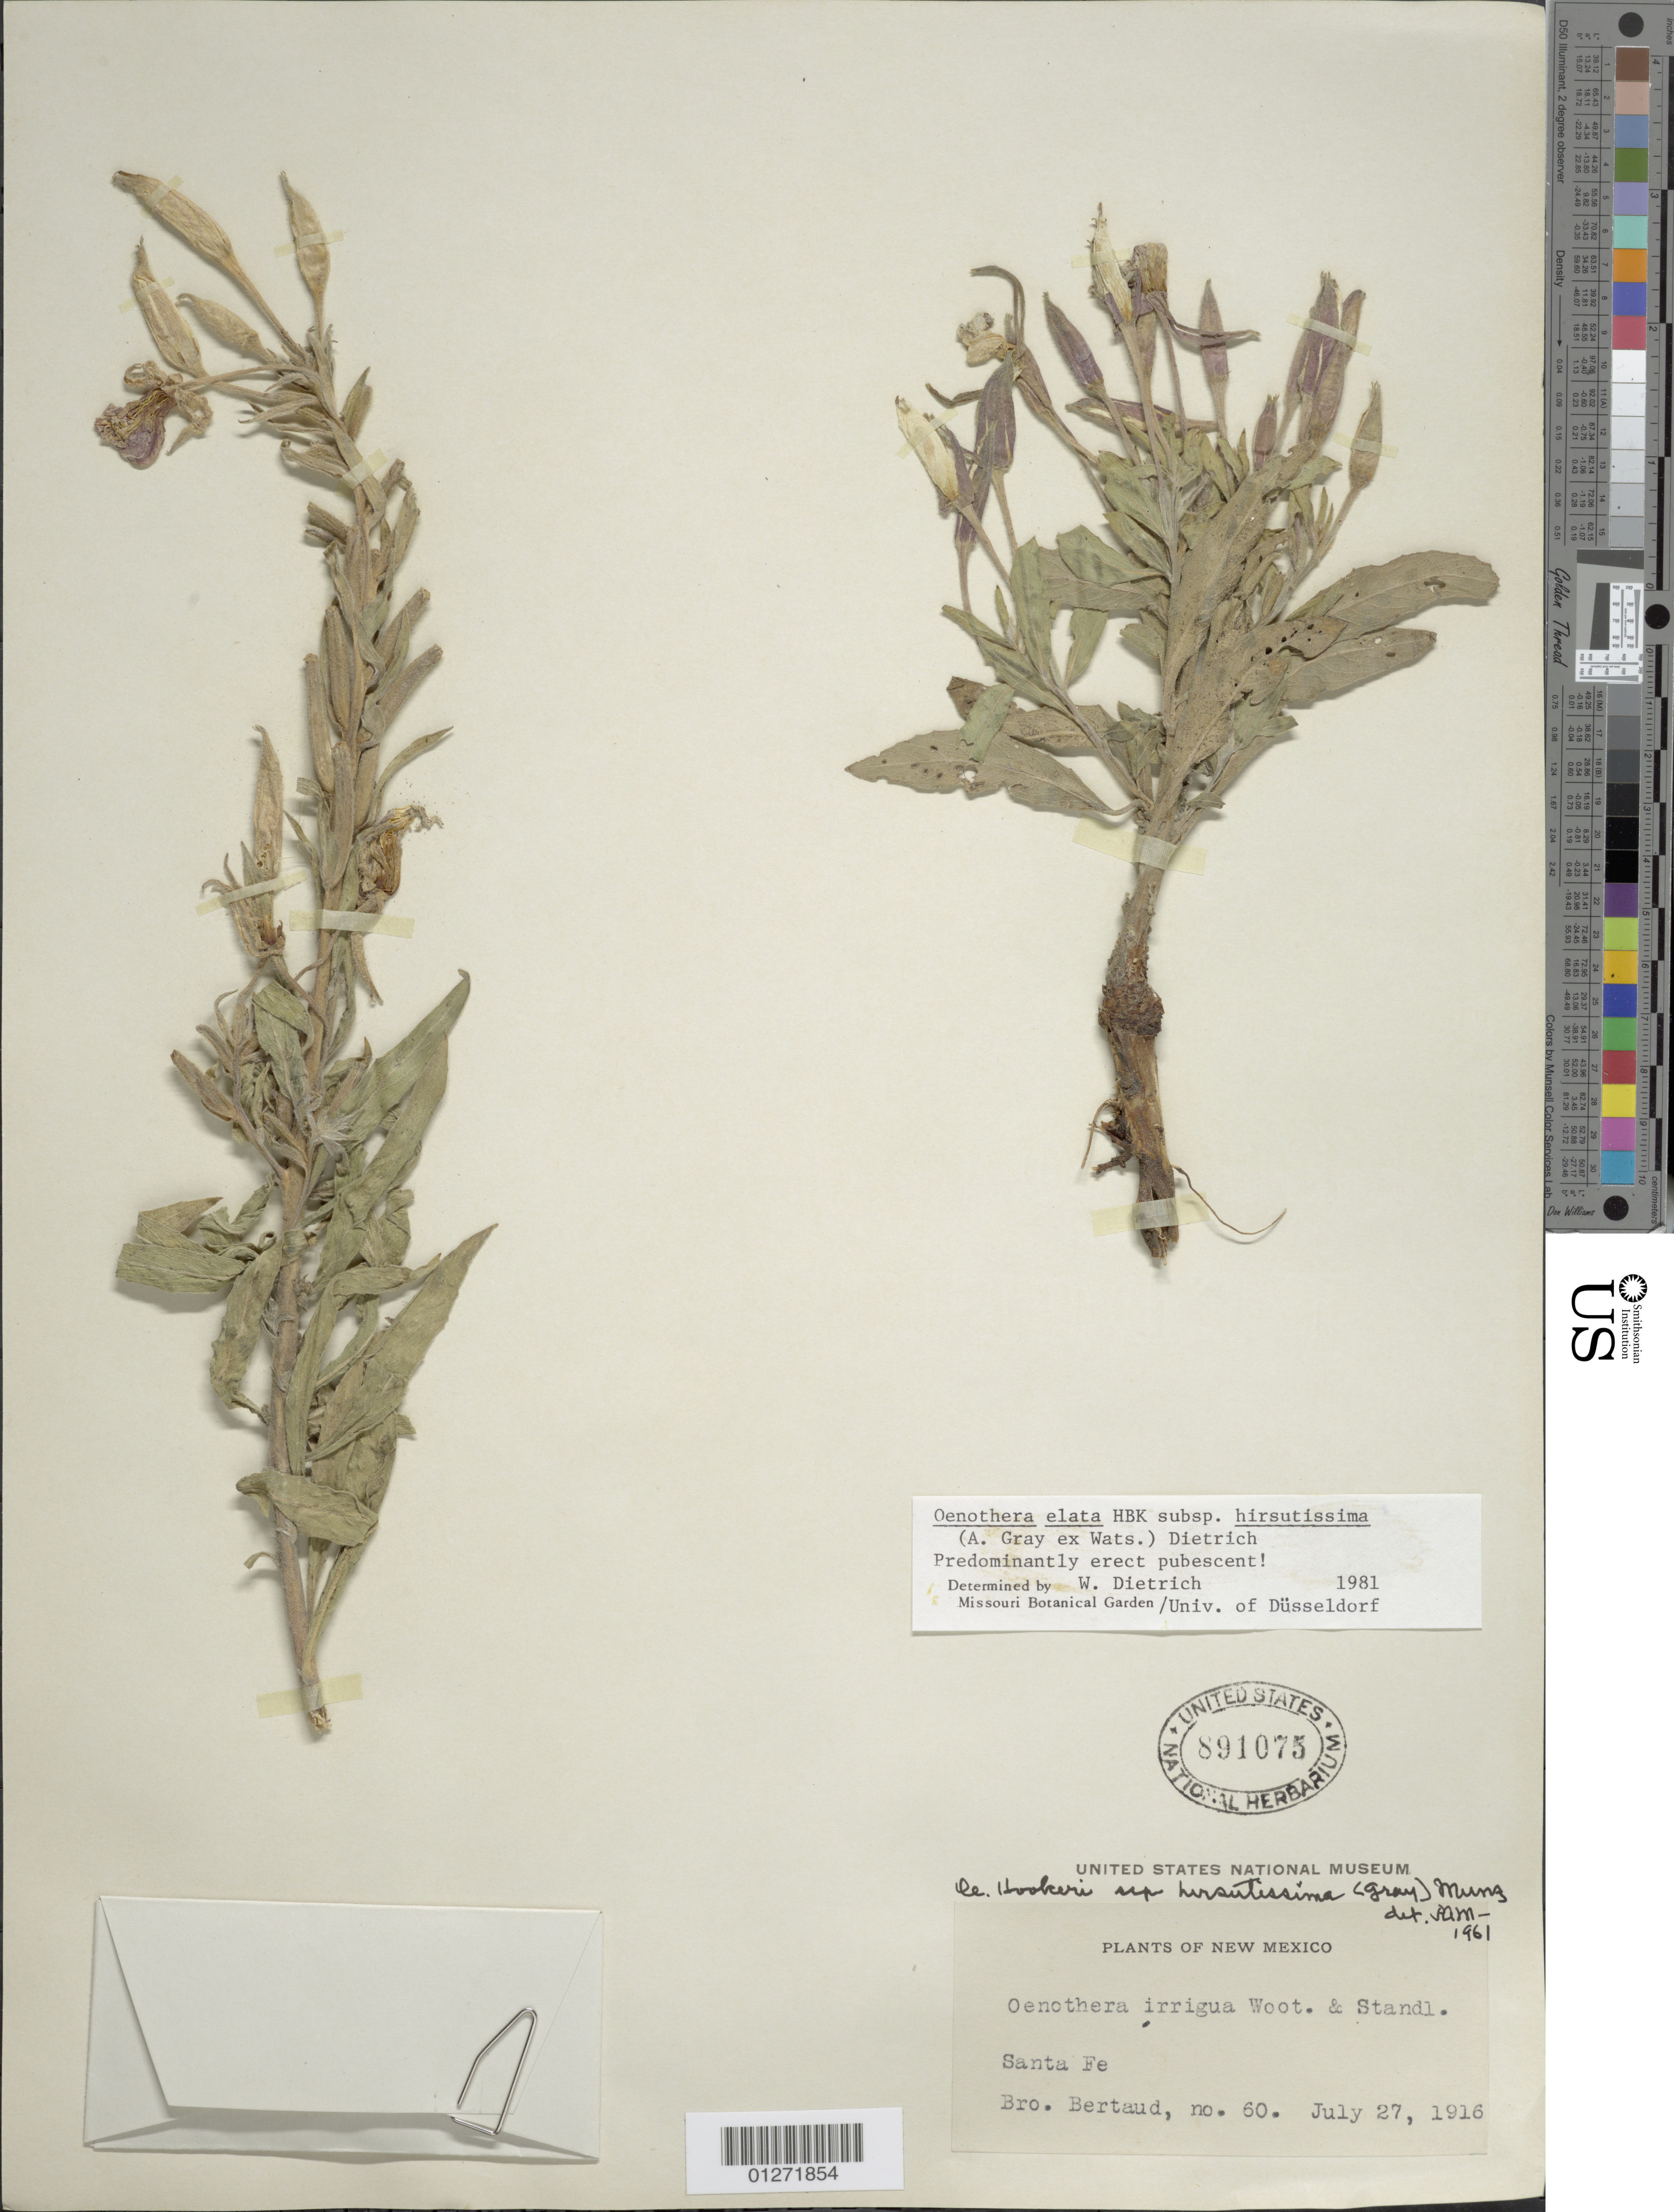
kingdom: Plantae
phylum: Tracheophyta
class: Magnoliopsida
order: Myrtales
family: Onagraceae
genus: Oenothera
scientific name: Oenothera elata subsp. hirsutissima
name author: (A. Gray ex S. Watson) W. Dietr.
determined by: Dietrich, W.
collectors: Bro. Bertaud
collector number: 60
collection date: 1916-07-27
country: United States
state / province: New Mexico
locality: Santa Fe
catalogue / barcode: US 891075